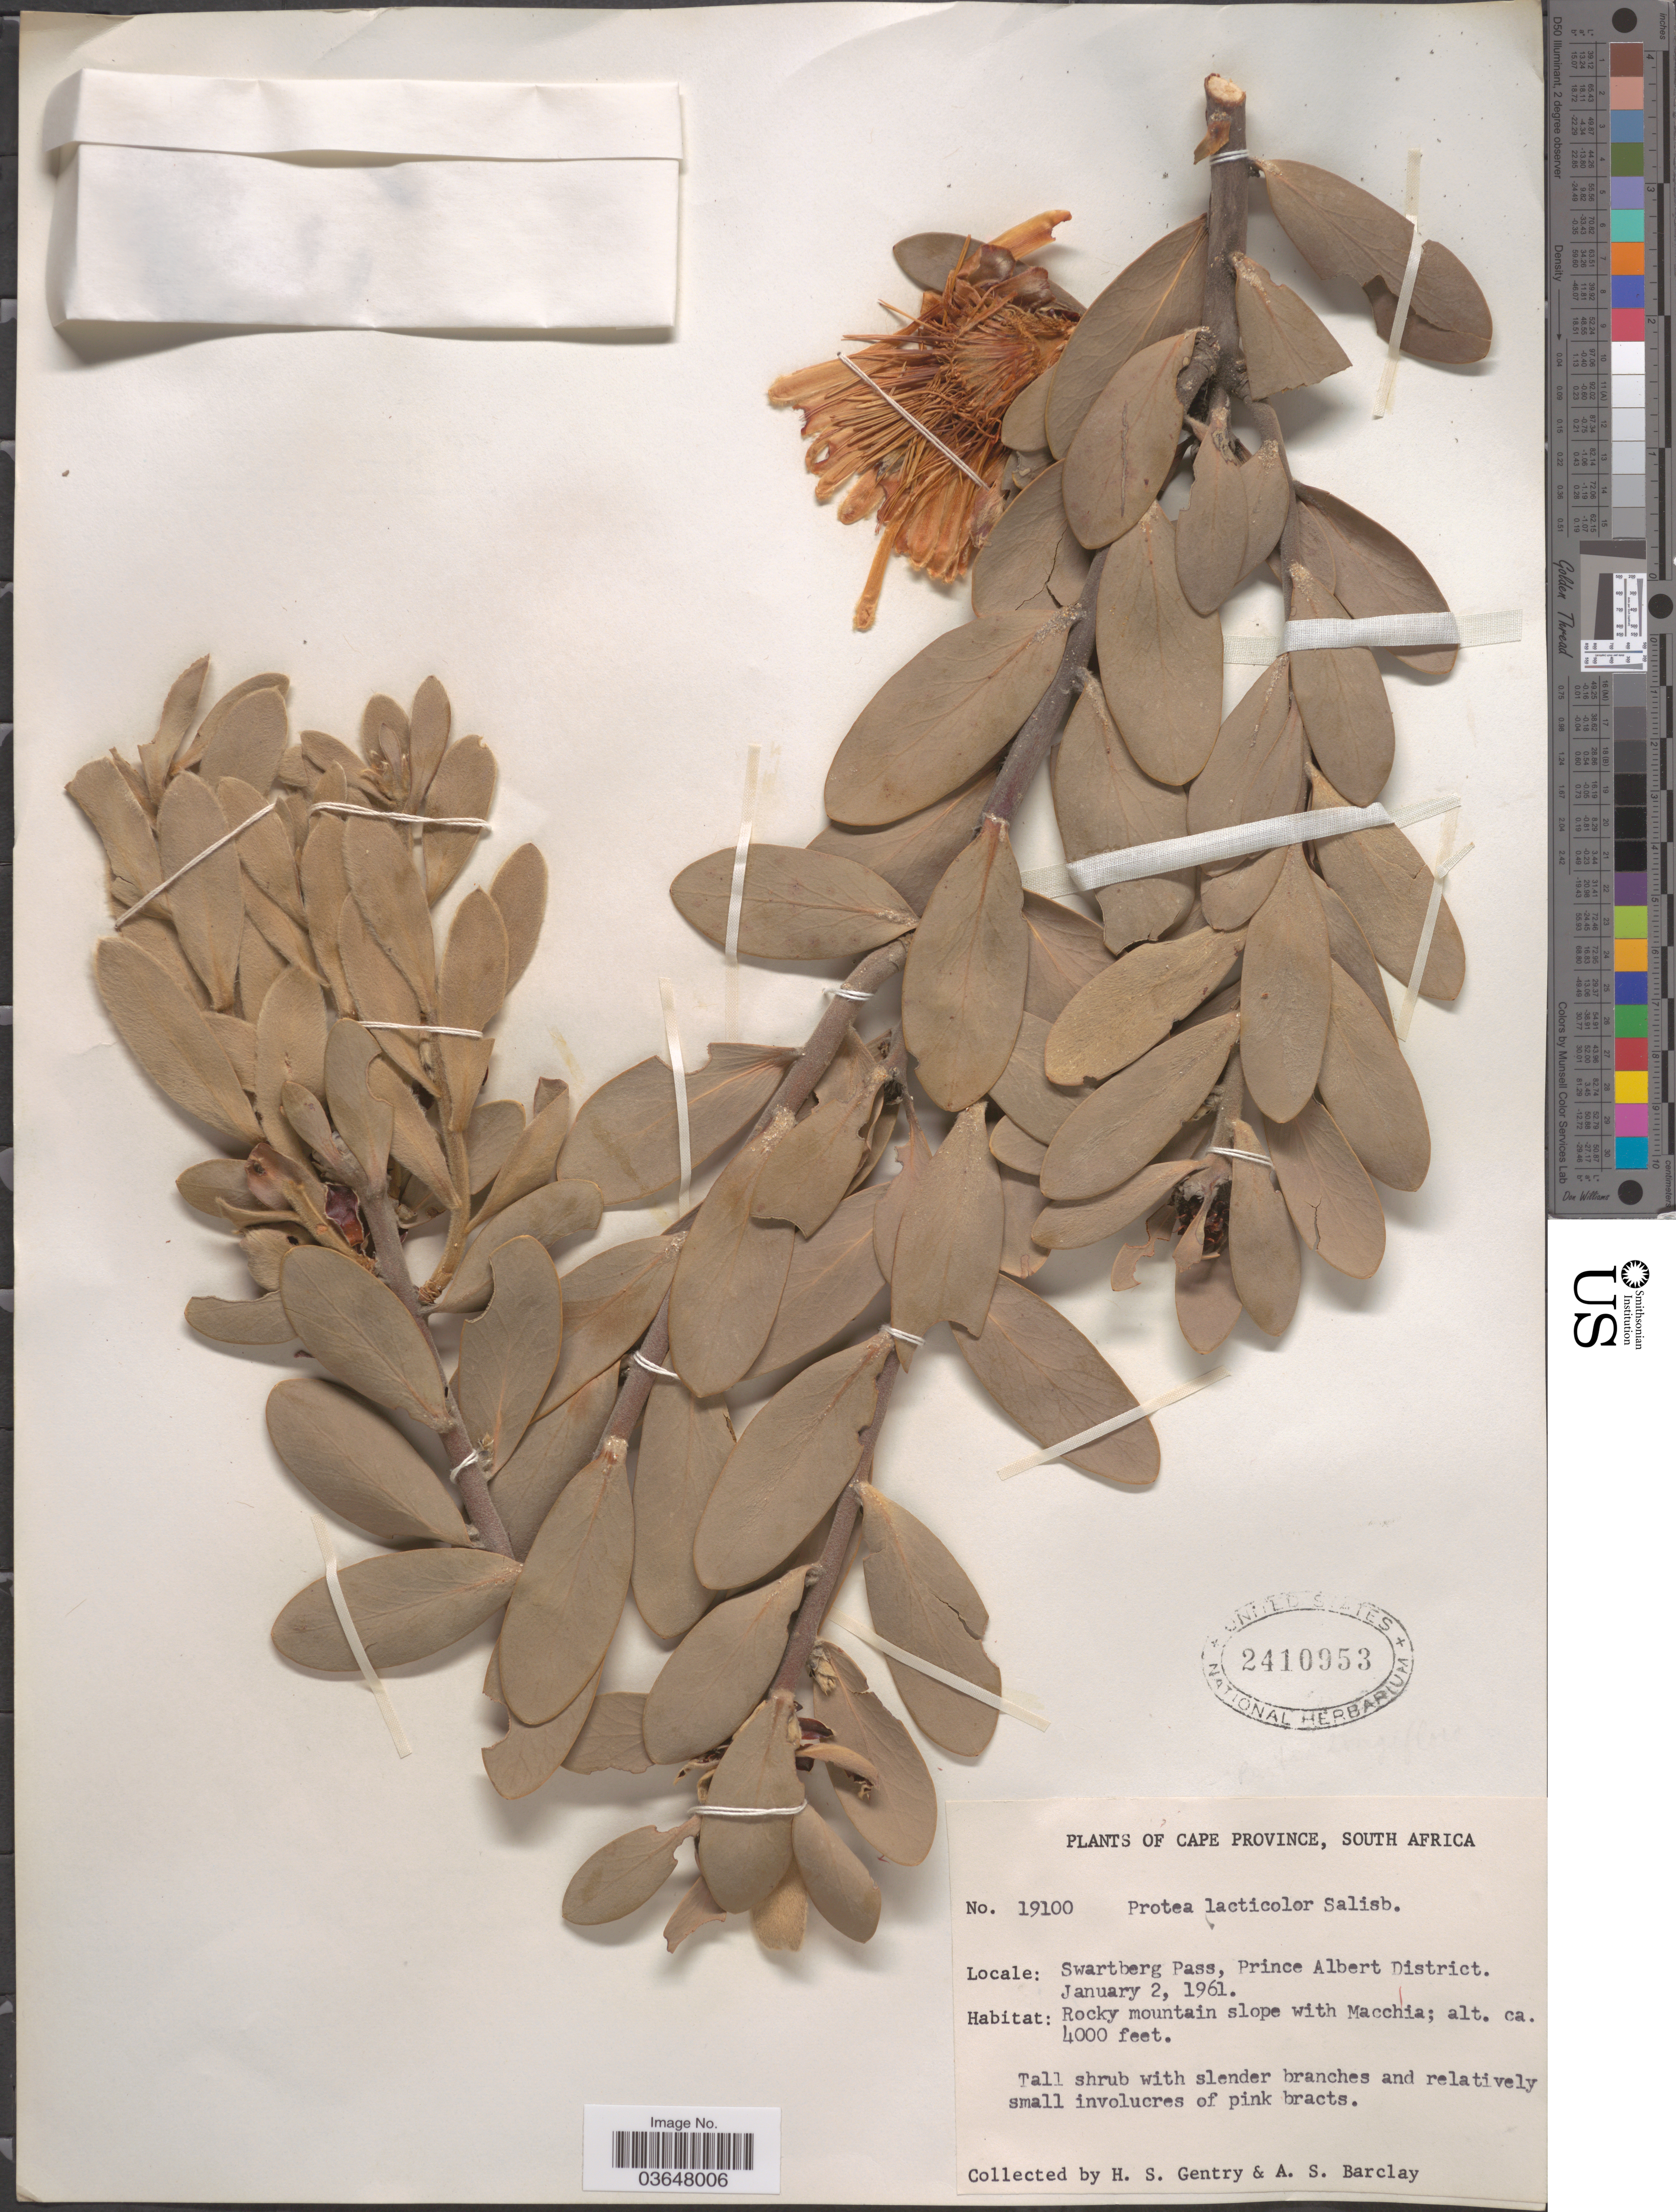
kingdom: Plantae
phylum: Tracheophyta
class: Magnoliopsida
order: Proteales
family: Proteaceae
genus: Protea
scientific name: Protea lacticolor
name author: Salisb.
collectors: H. S. Gentry & A. S. Barclay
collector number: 19100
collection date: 1961-01-02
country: South Africa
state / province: Western Cape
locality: Swartberg Pass, Prince Albert District.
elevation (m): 1219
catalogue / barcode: US 2410953